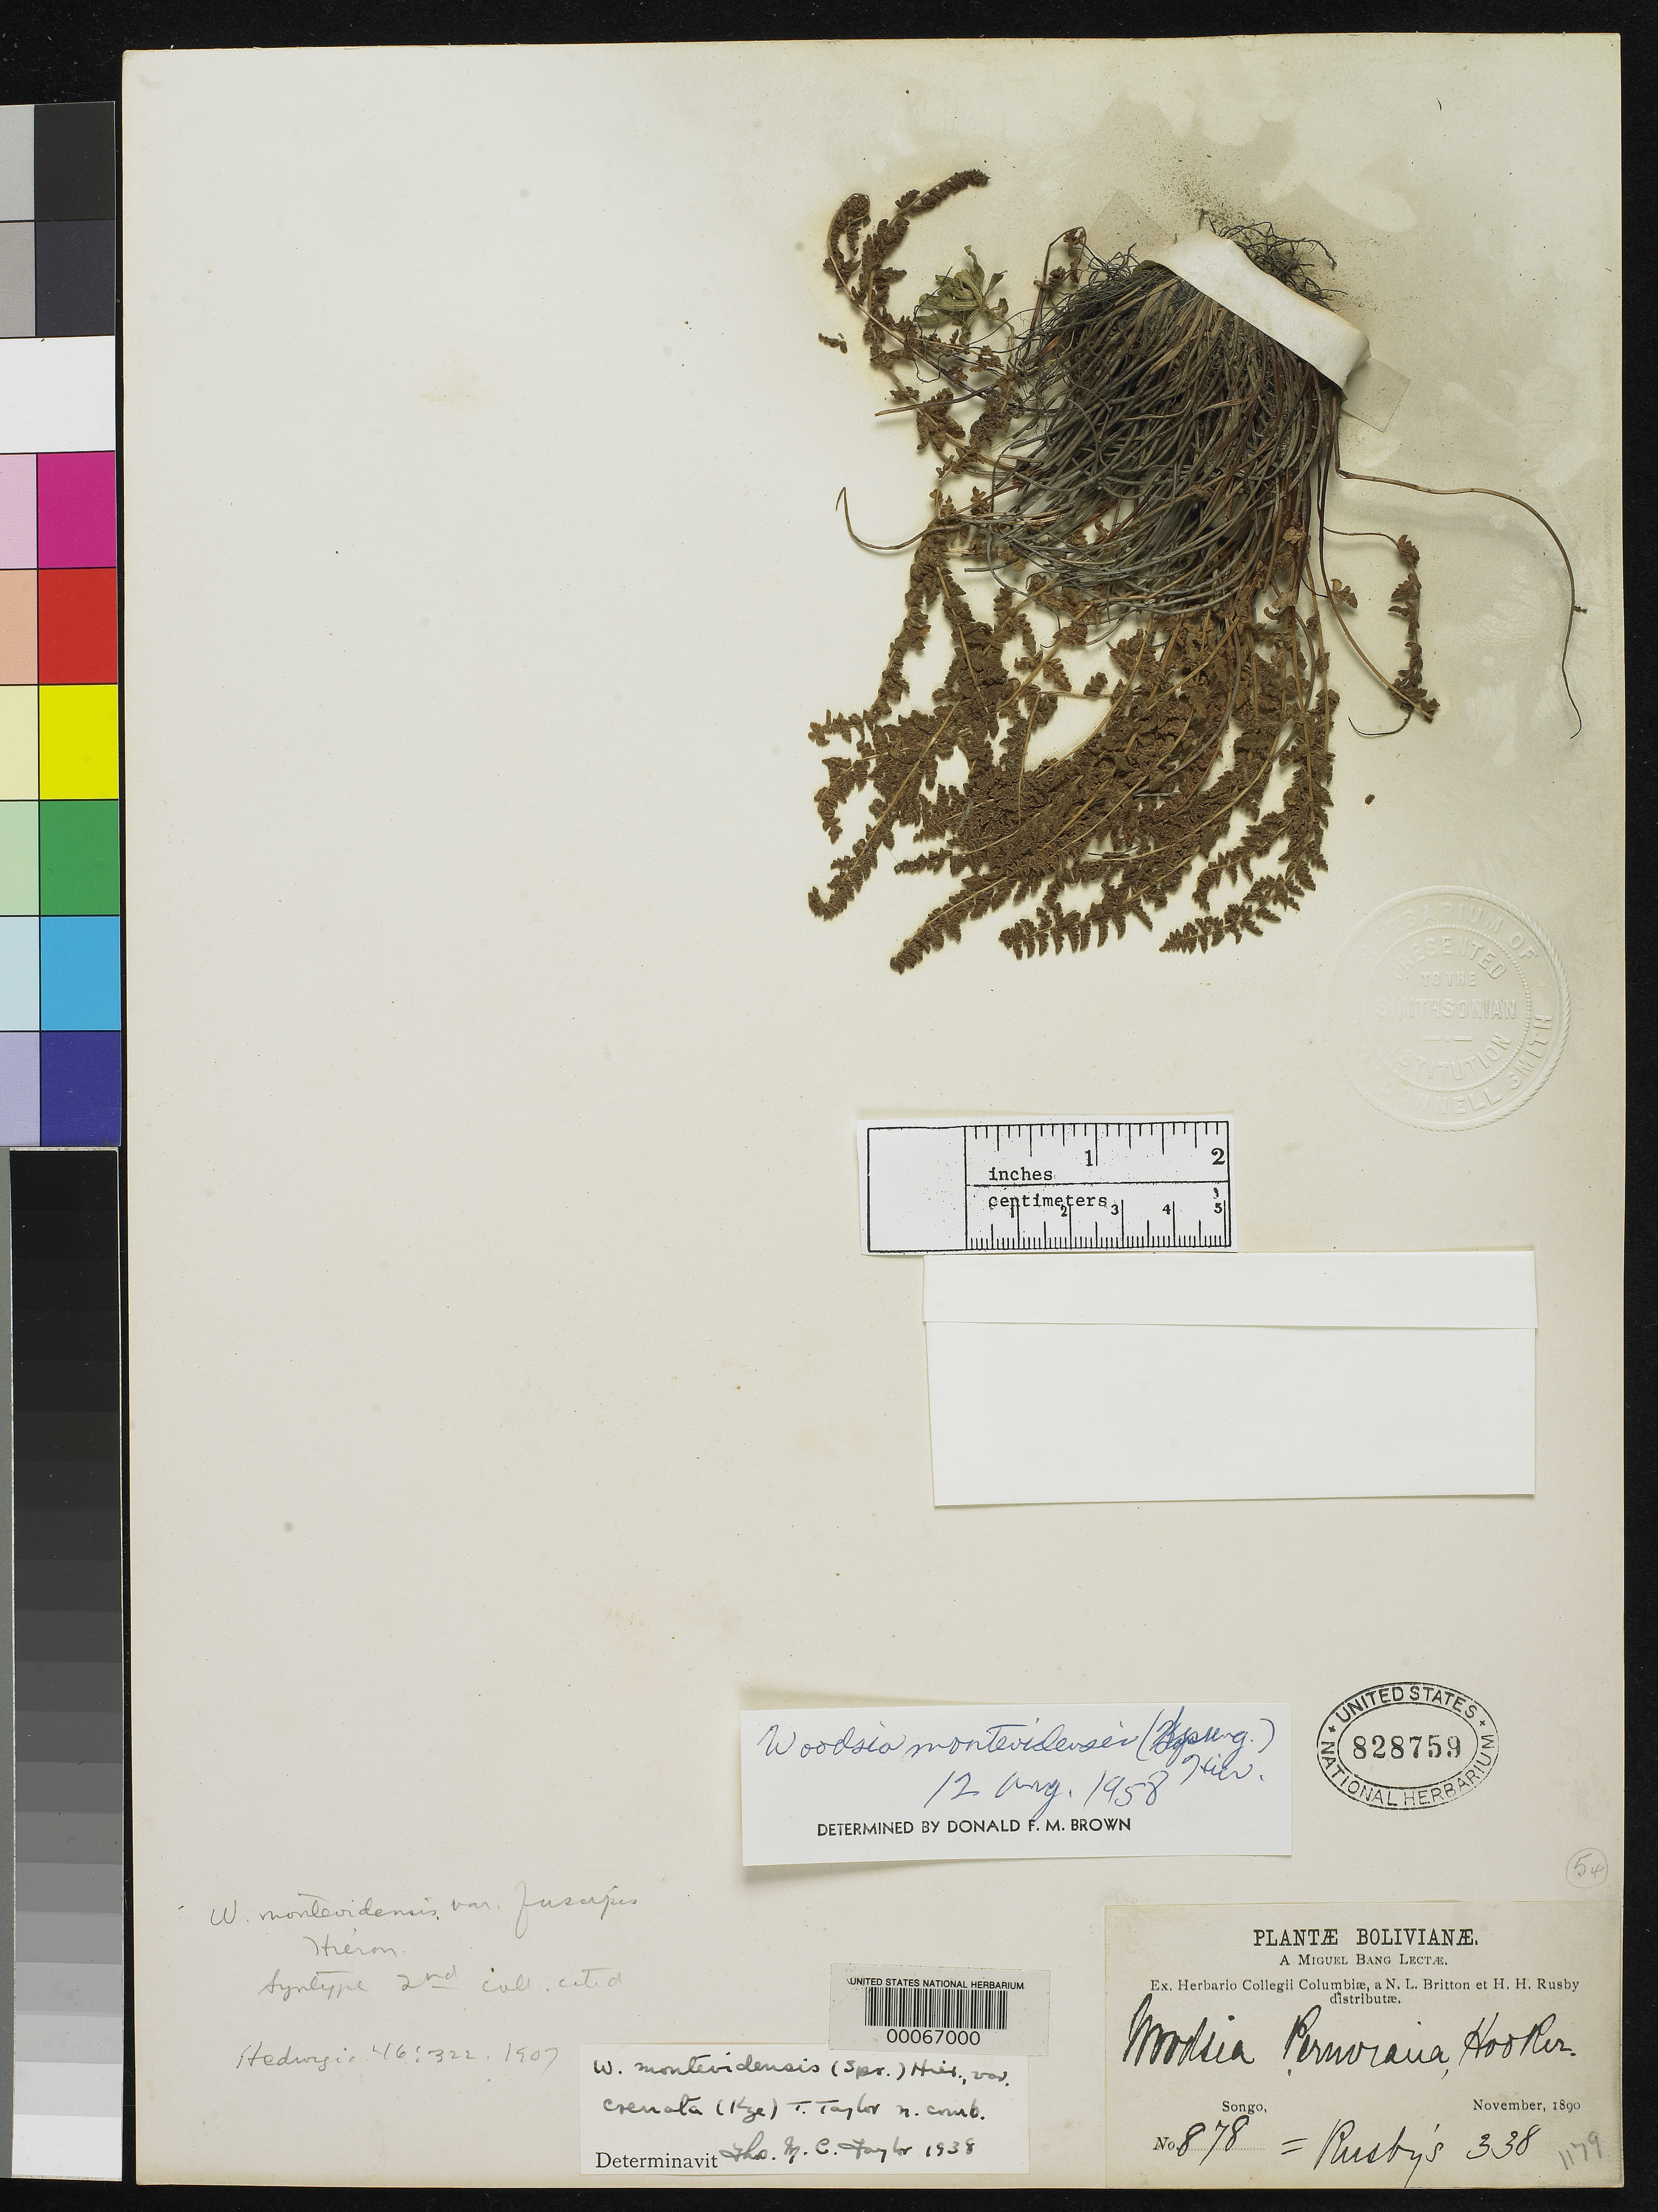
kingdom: Plantae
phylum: Tracheophyta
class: Polypodiopsida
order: Polypodiales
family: Woodsiaceae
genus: Woodsia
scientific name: Woodsia montevidensis var. fuscipes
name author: Hieron.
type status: Syntype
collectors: M. Bang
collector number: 878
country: Bolivia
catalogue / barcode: US 828759